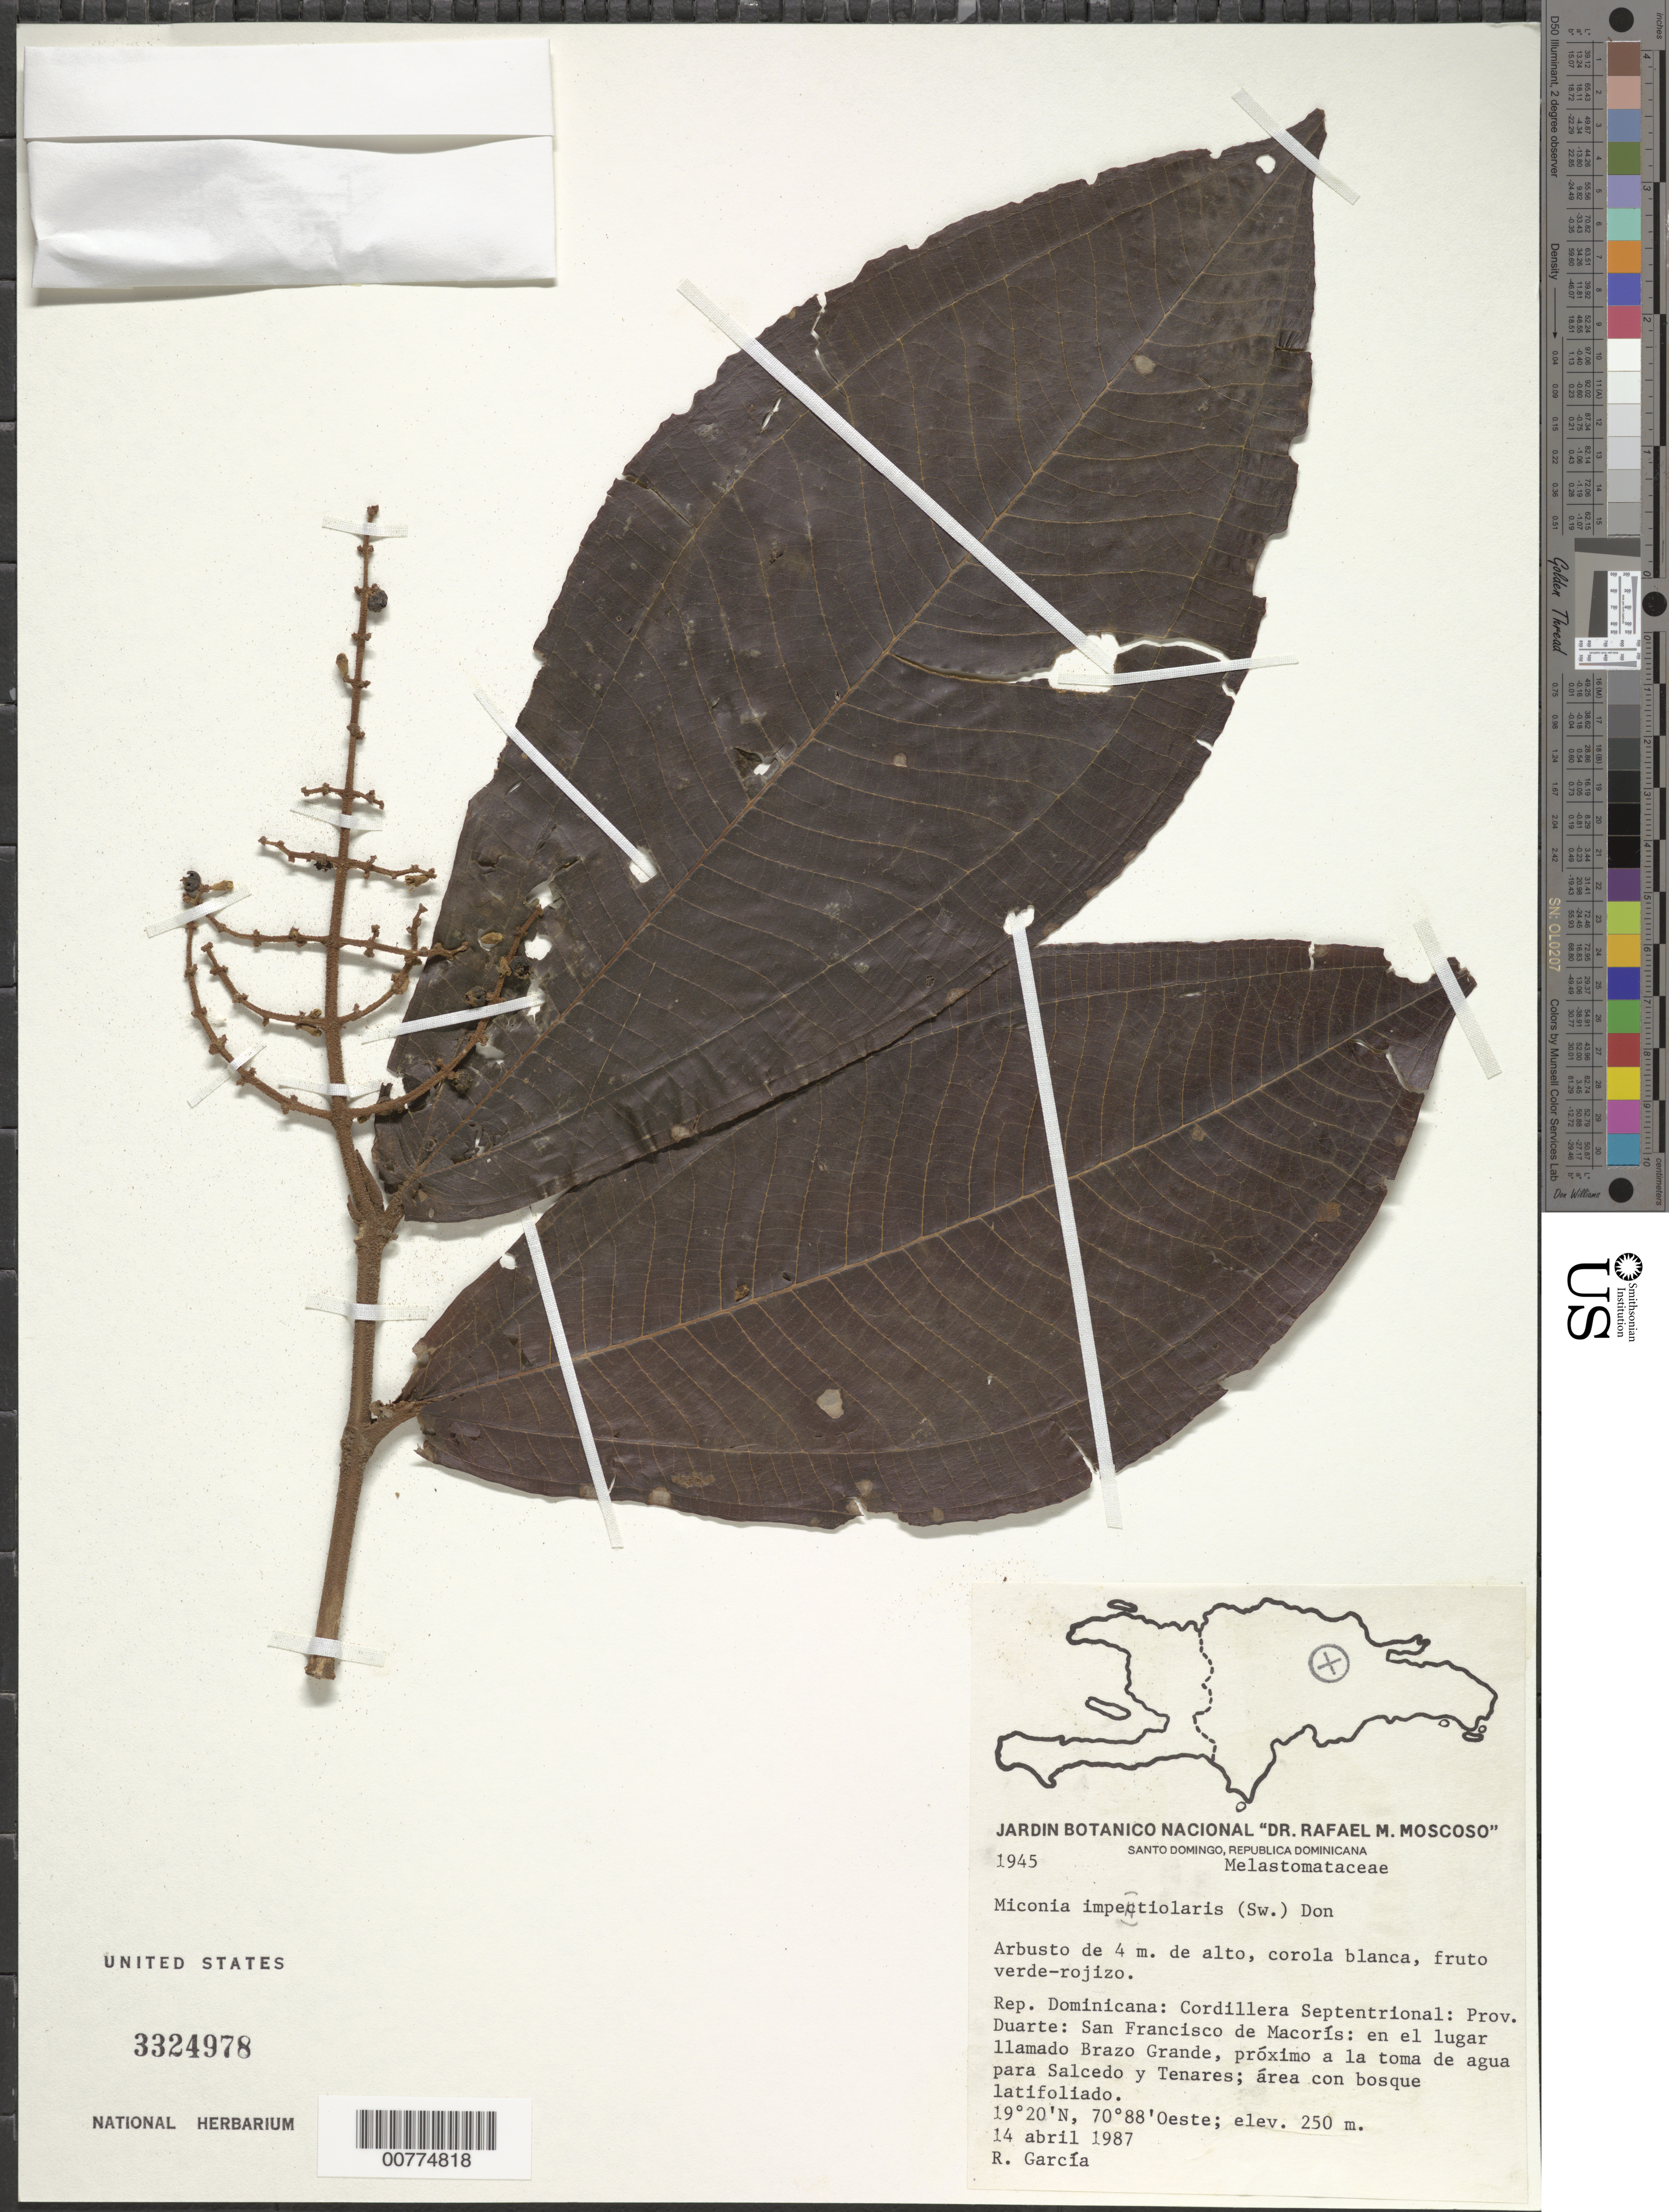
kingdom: Plantae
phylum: Tracheophyta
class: Magnoliopsida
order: Myrtales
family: Melastomataceae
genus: Miconia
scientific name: Miconia impetiolaris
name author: (Sw.) D. Don ex DC.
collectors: R. G. García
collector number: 1945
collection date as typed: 14 Apr 1987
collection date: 1987-04-14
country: Dominican Republic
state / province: Duarte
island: Hispaniola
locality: Cordillera Septentrional, San Francisco de Macorís, in the place called Brazo Grande, next to water taking from Salcedo and Tenares.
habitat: Area with broadleaf forest.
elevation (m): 250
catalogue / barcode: US 3324978